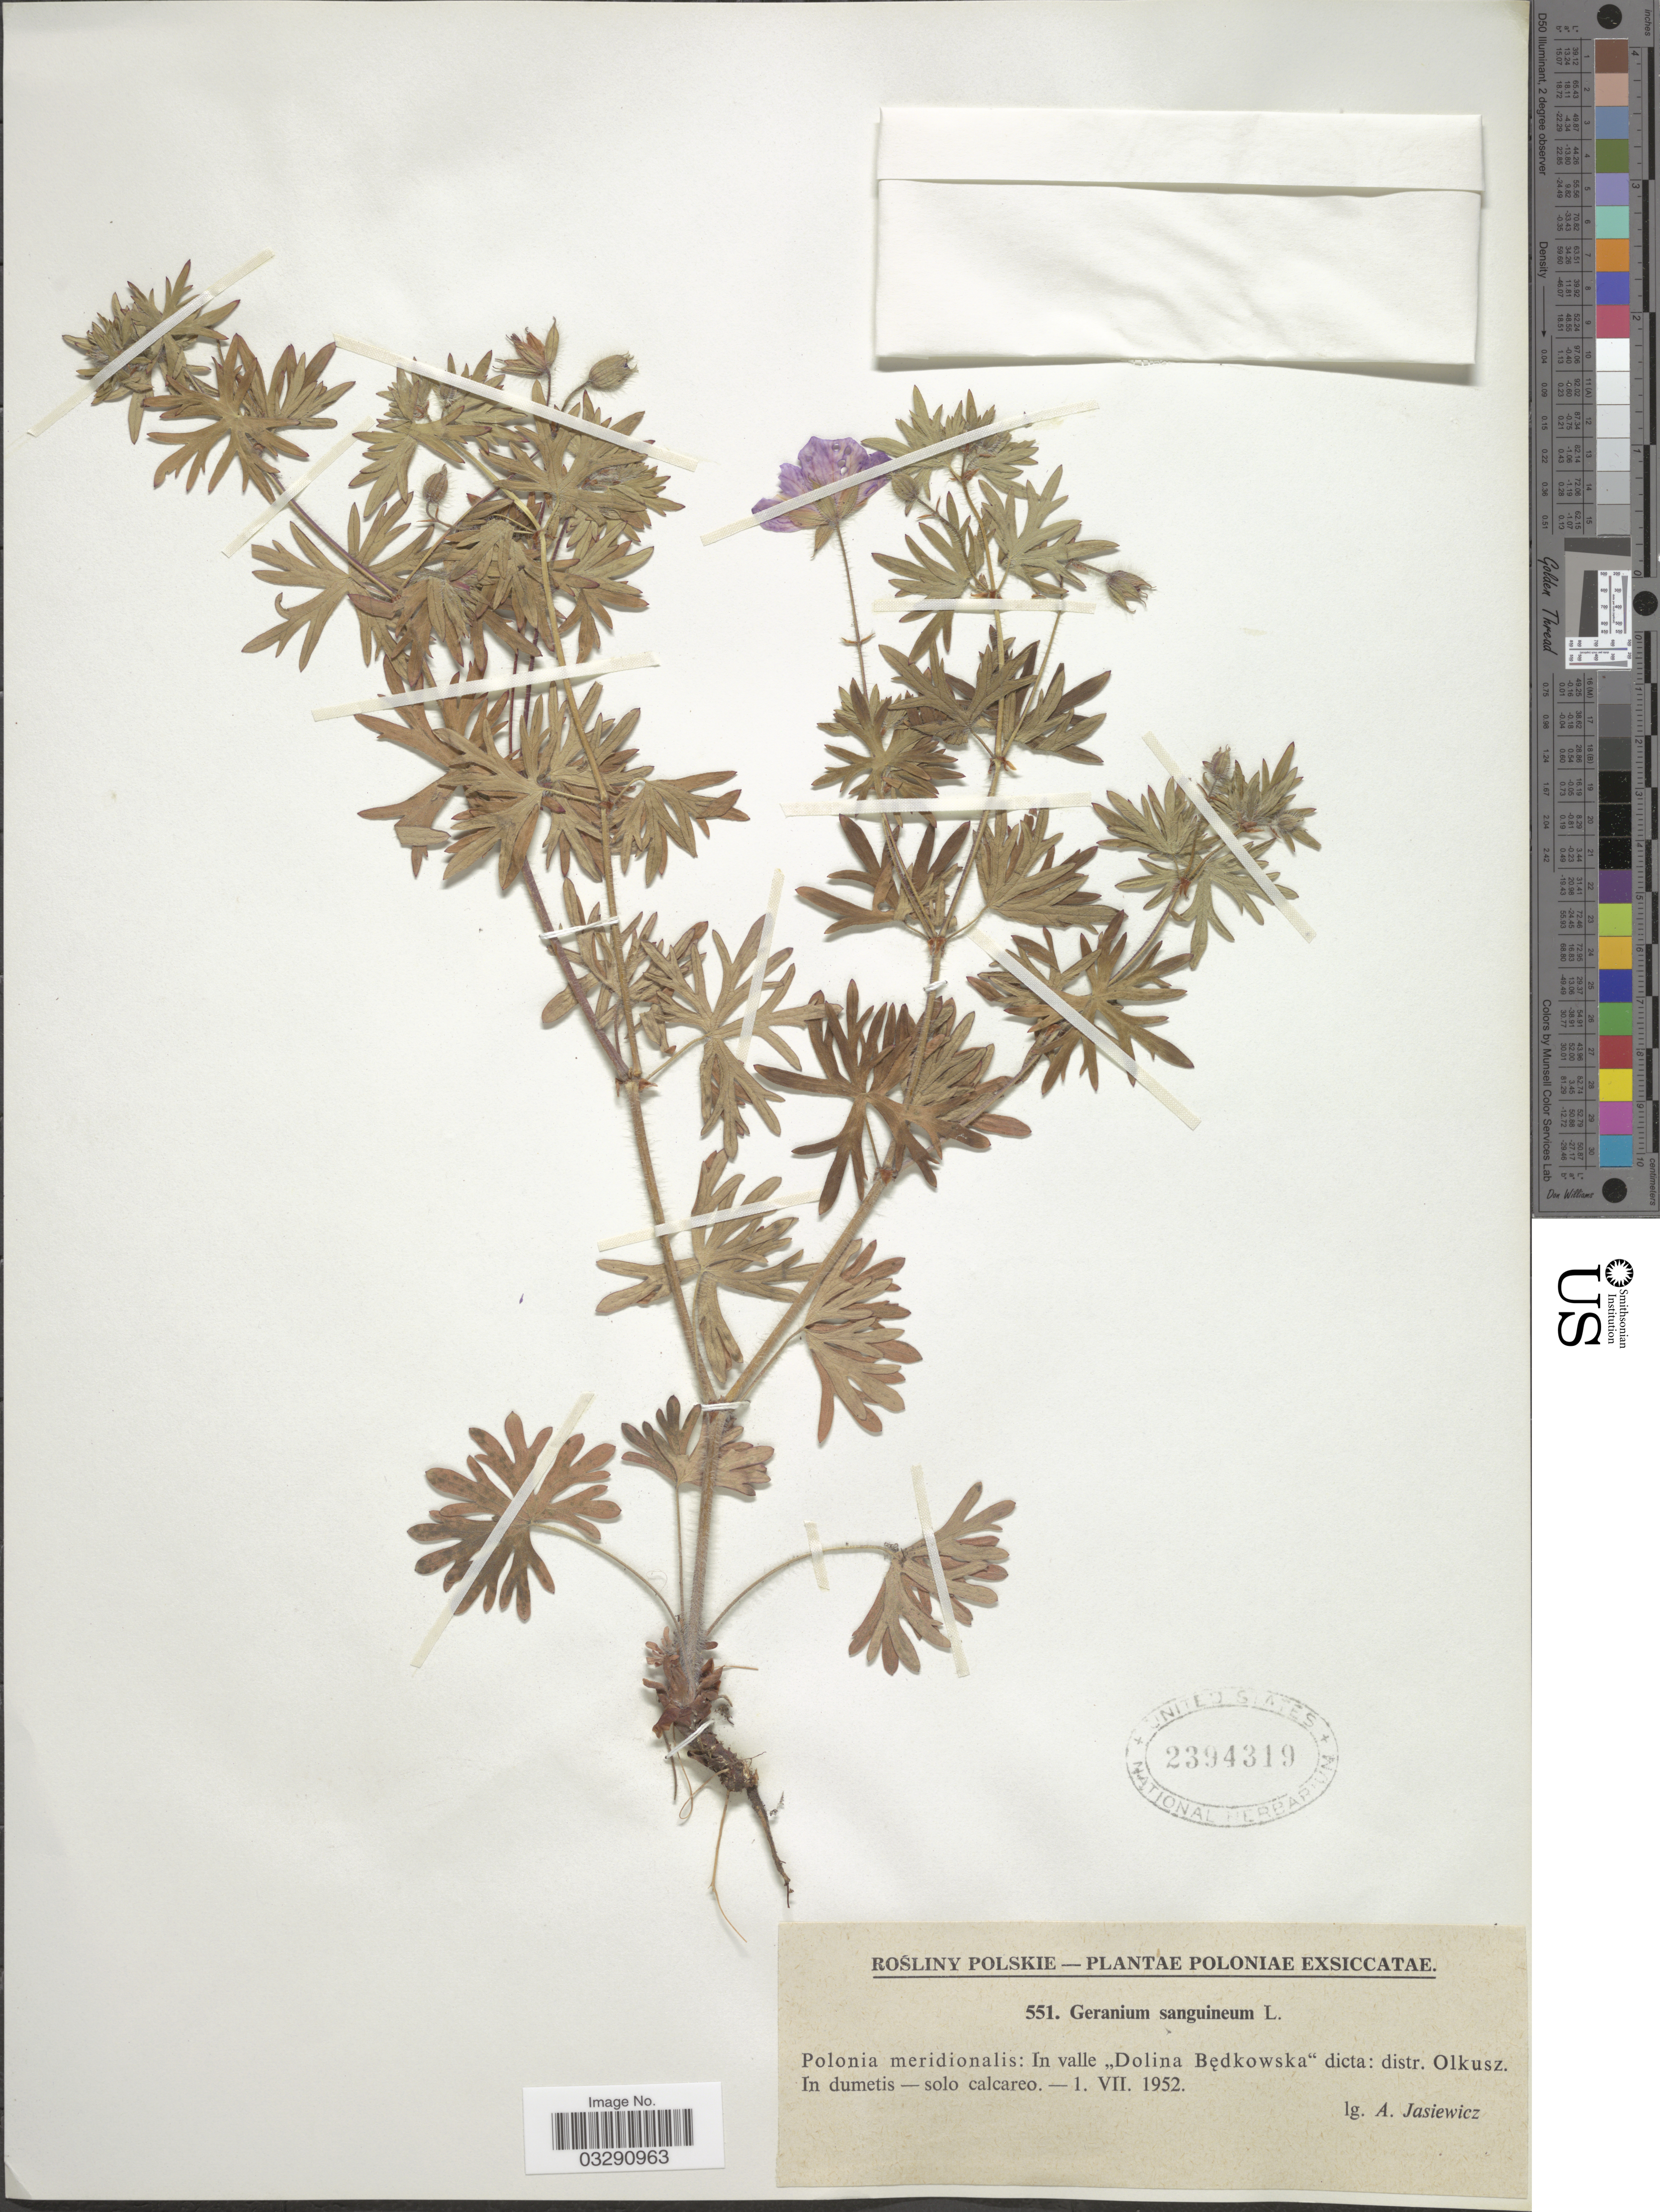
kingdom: Plantae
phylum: Tracheophyta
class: Magnoliopsida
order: Geraniales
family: Geraniaceae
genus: Geranium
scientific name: Geranium sanguineum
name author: L.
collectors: A. Jasiewicz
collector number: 551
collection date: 1952-07-01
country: Poland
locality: Poloniae, Polonia meridionalis: In valle "Dolina Bedkowska" dicta: distr. Olkusz.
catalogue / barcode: US 2394319